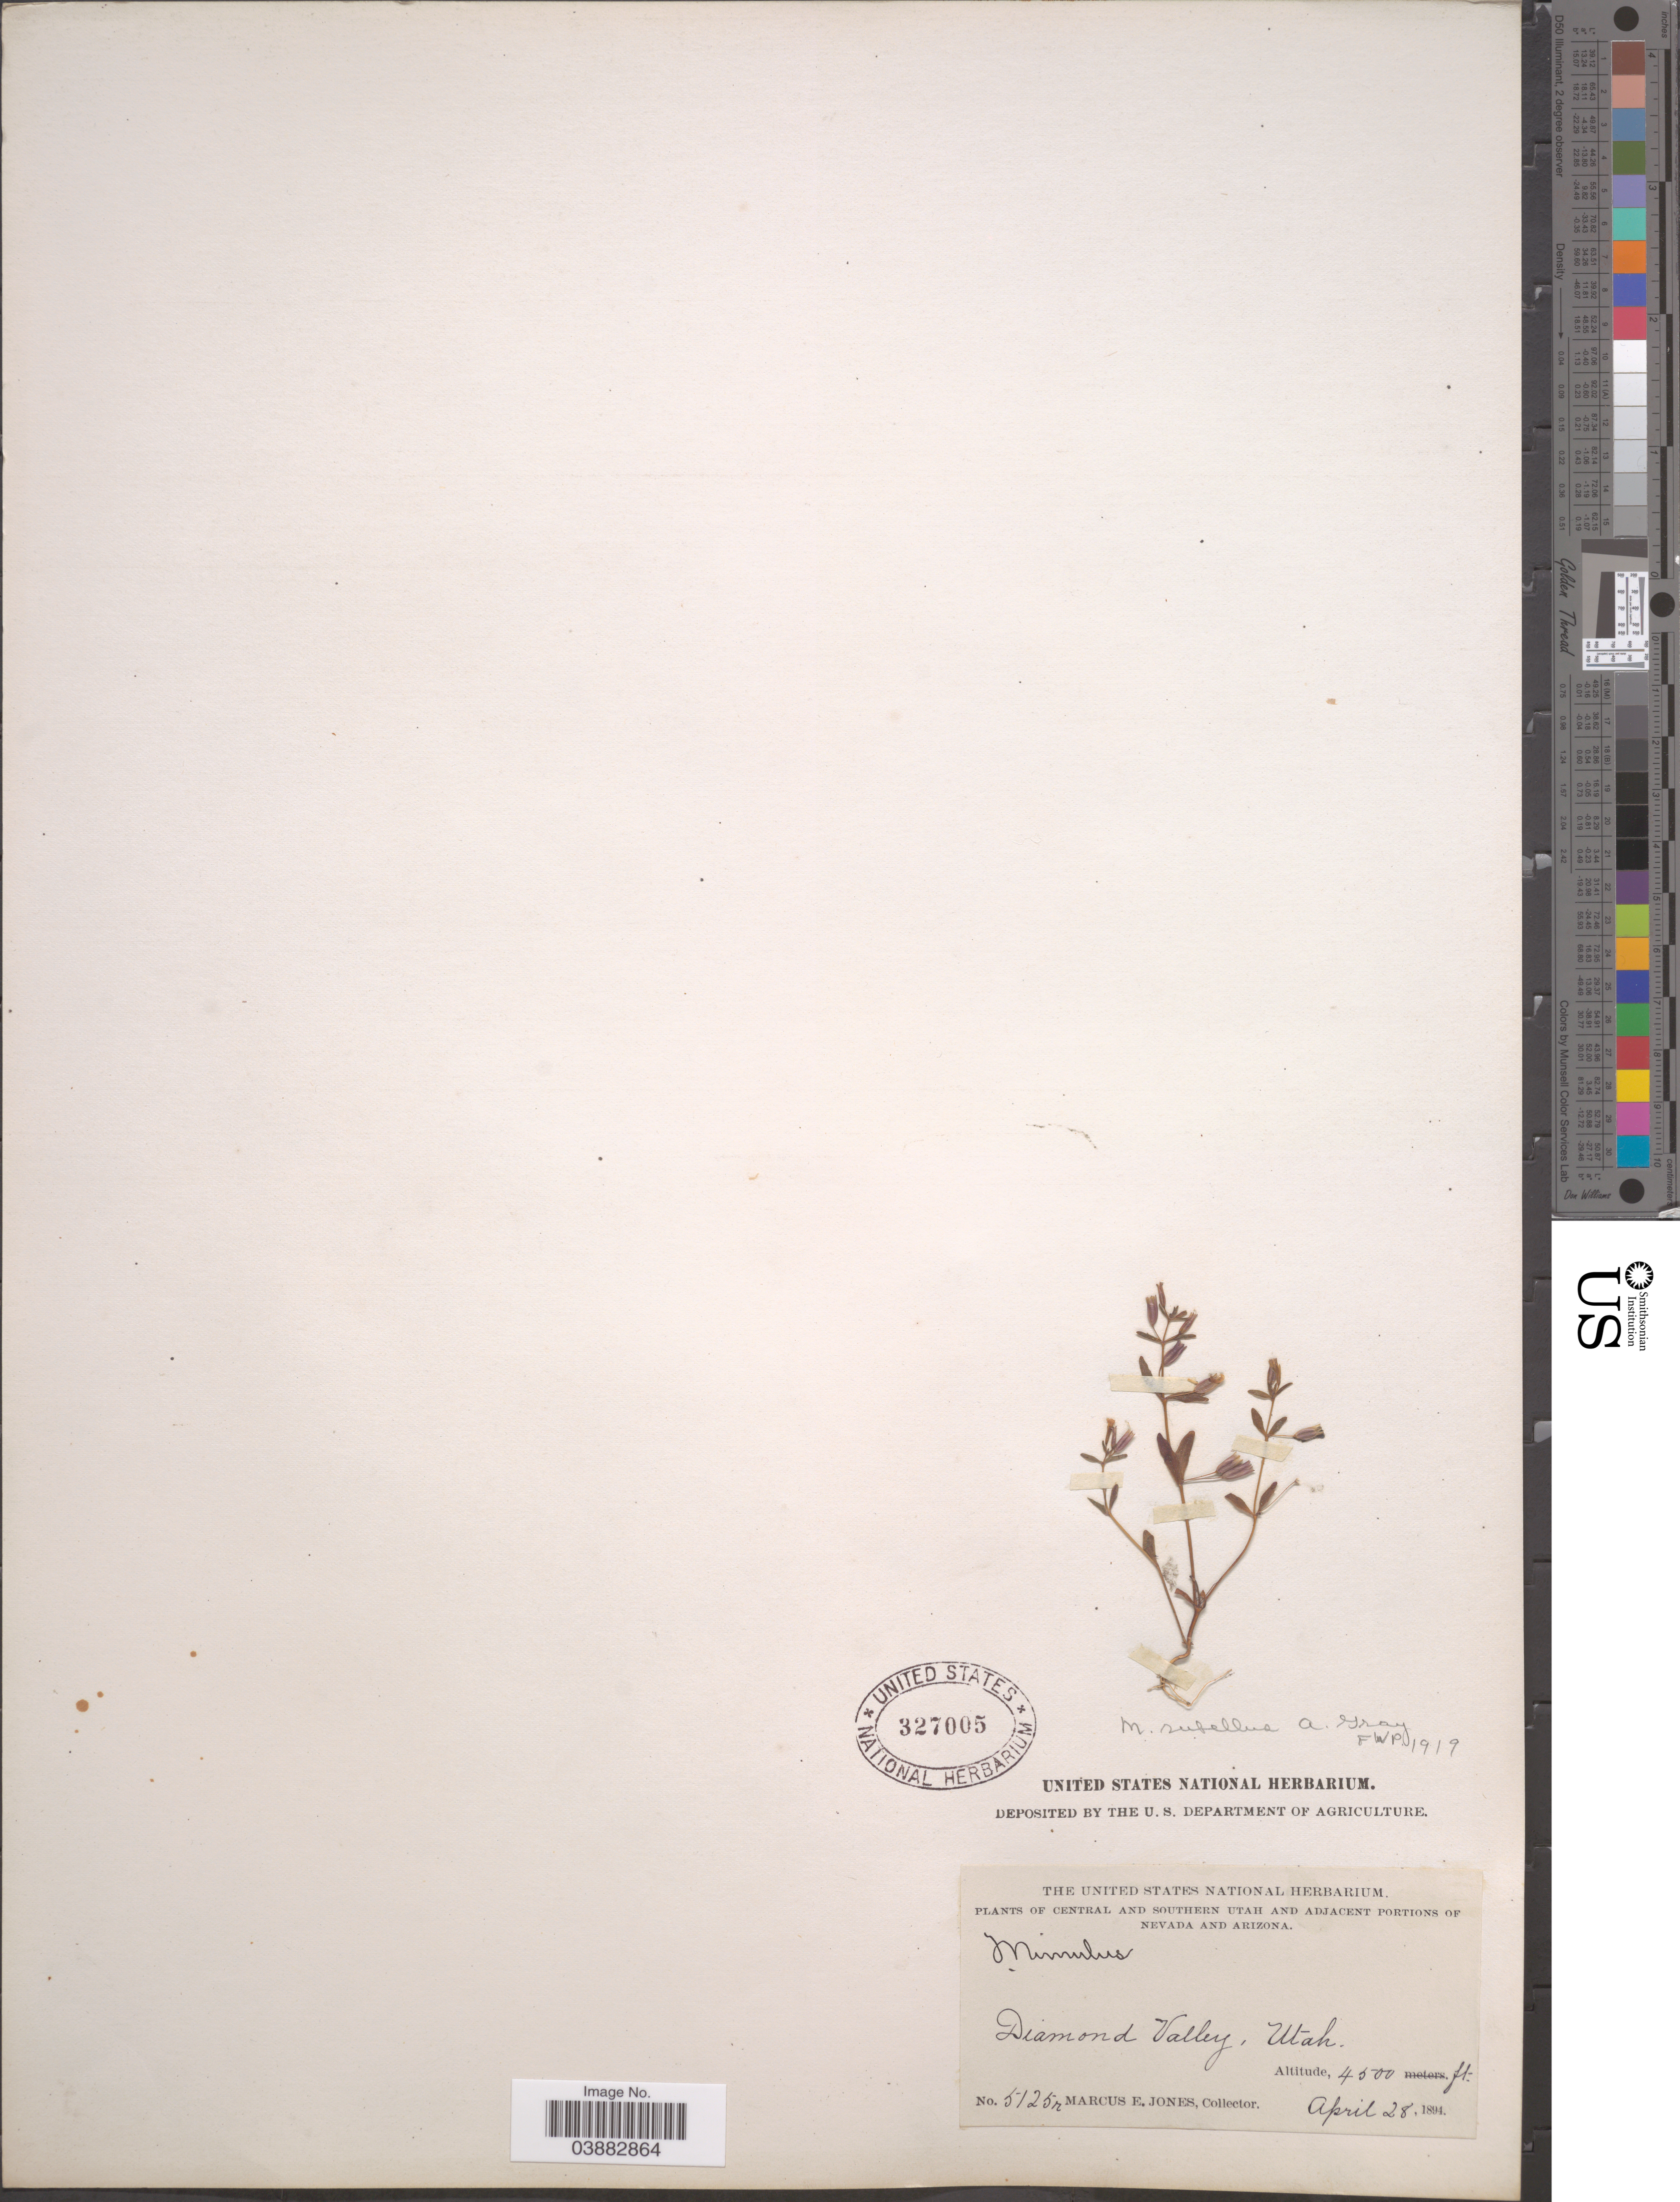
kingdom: Plantae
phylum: Tracheophyta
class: Magnoliopsida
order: Lamiales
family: Phrymaceae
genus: Mimulus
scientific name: Mimulus rubellus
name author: A. Gray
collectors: M. E. Jones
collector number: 5125r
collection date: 1894-04-28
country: United States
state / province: Utah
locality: Central and Southern Utah. Diamond Valley.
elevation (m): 1372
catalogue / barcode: US 327005